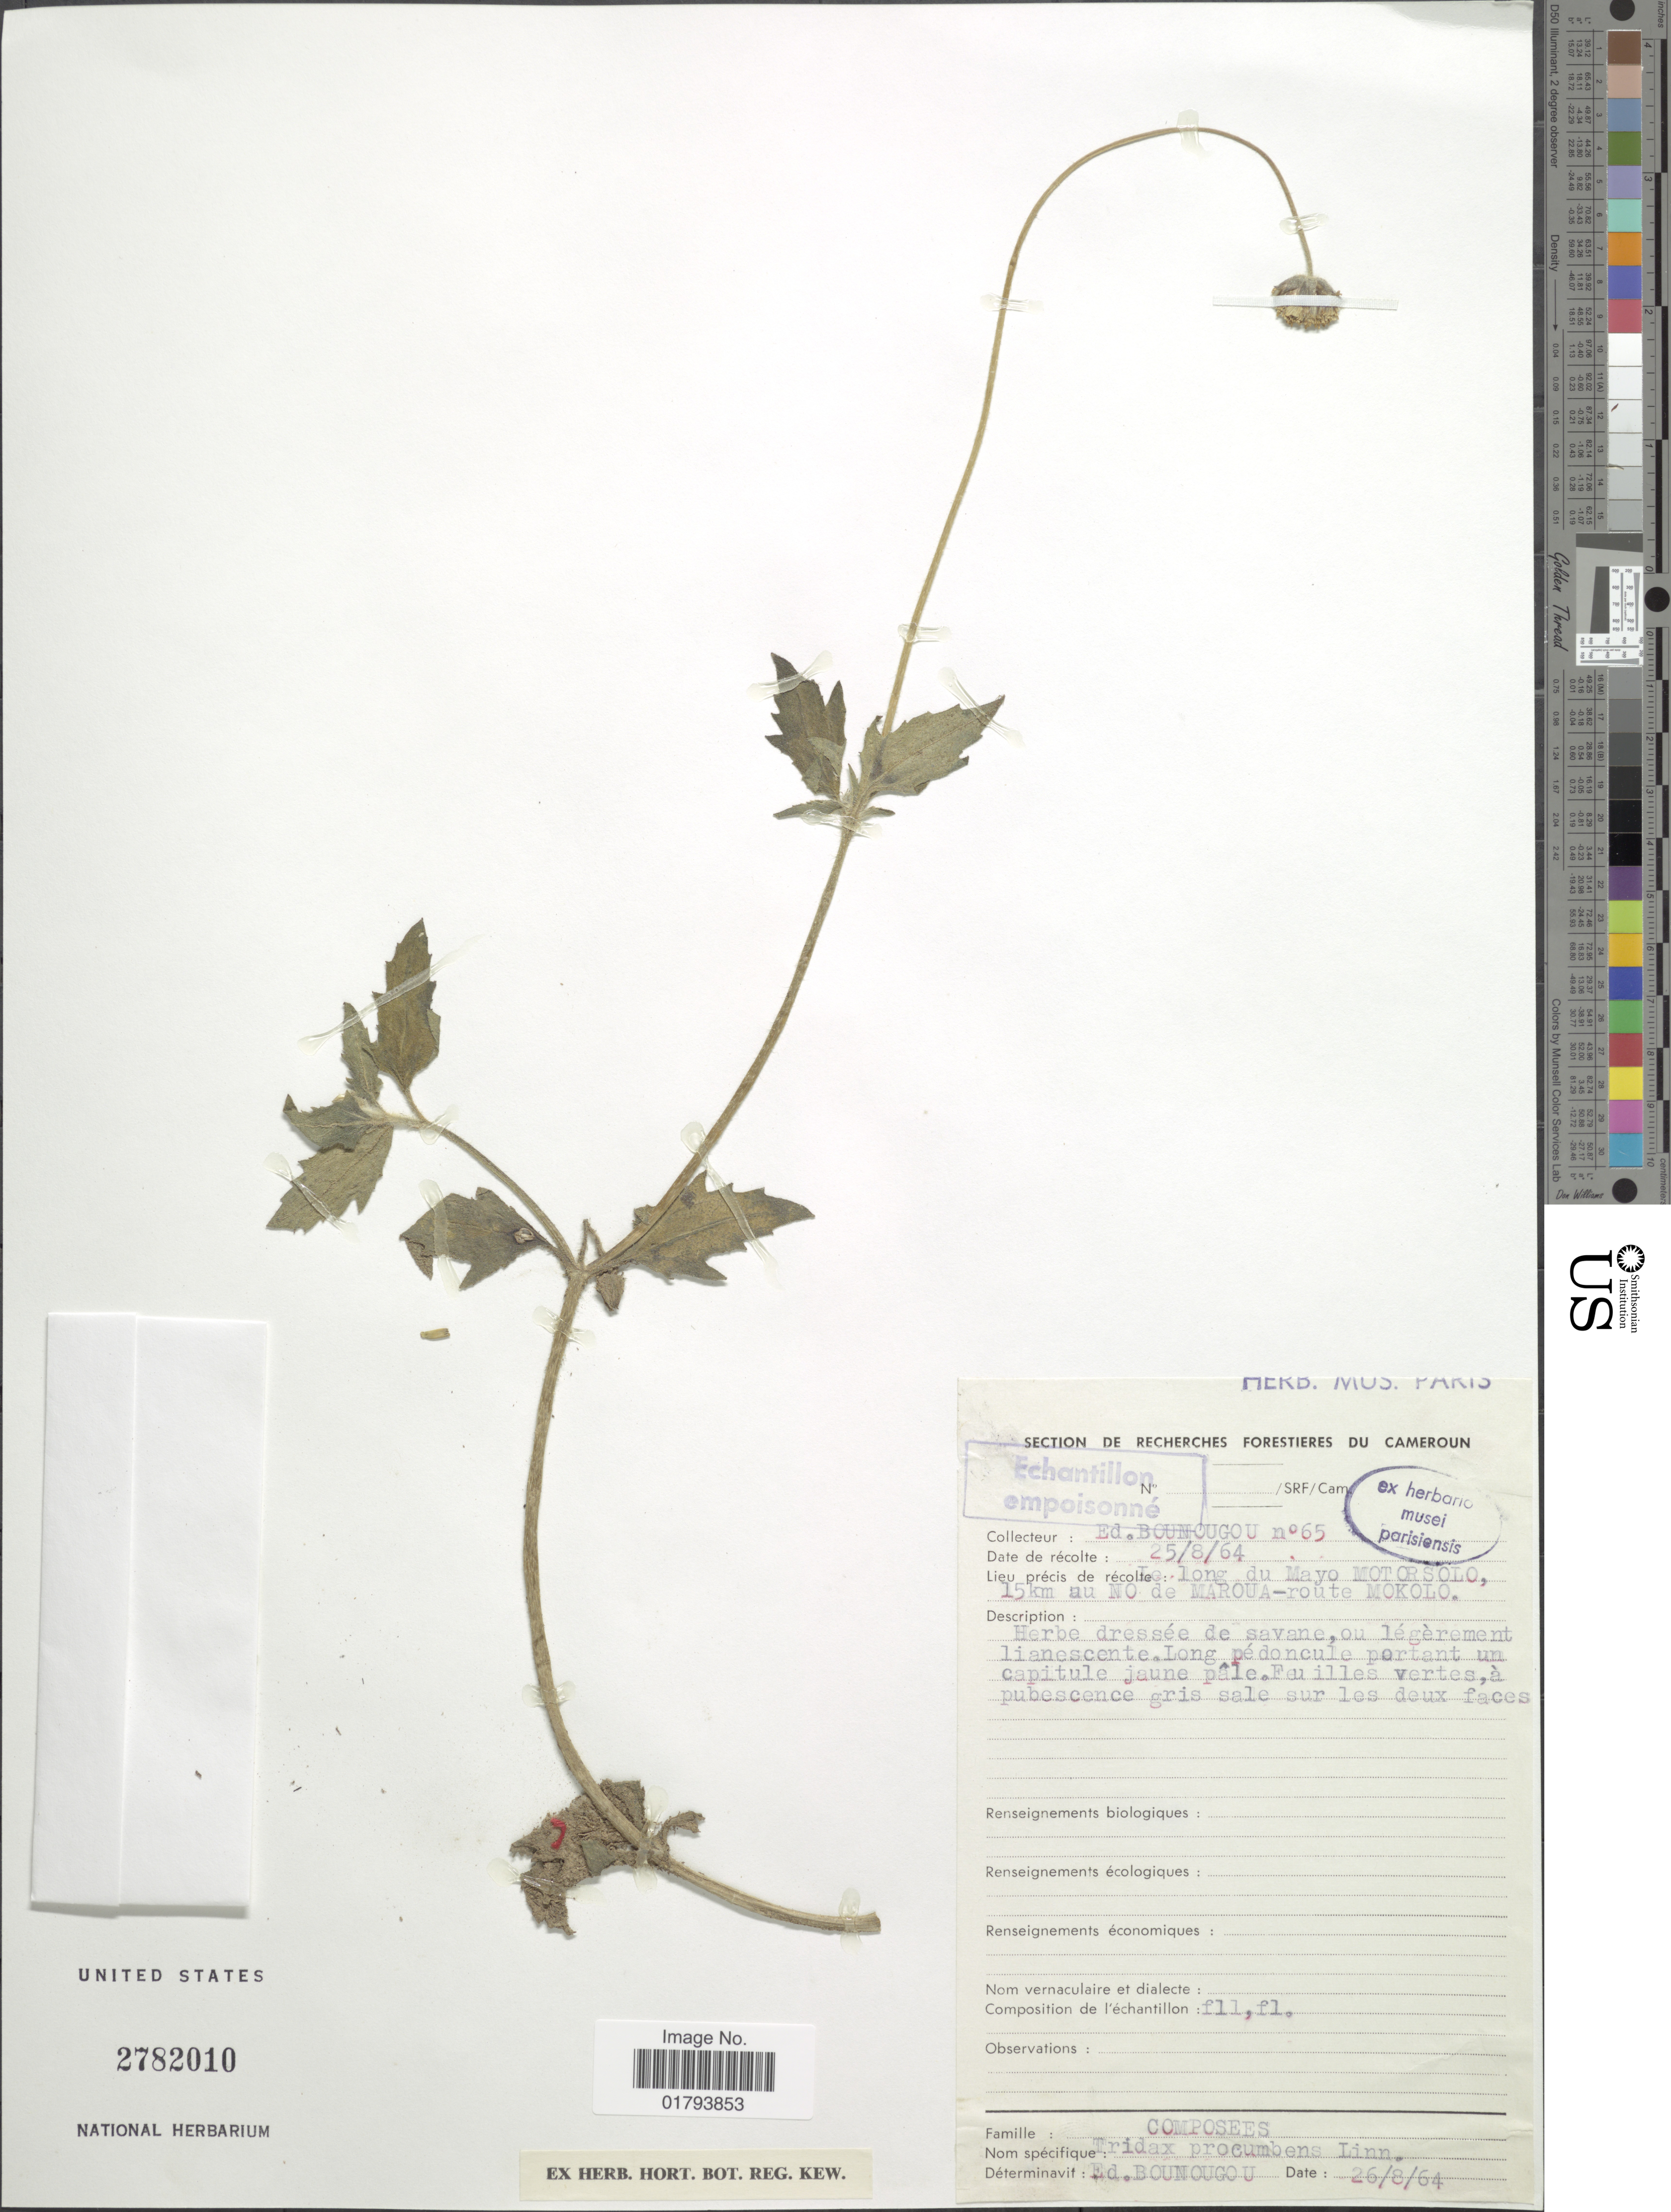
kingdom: Plantae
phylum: Tracheophyta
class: Magnoliopsida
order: Asterales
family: Asteraceae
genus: Tridax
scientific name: Tridax procumbens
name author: L.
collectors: E. Bounougou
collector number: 65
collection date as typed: Transcribed d/m/y: 25/8/64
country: Cameroon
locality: Le long du Mayo Motorsolo, 15 km au No de Maroua-route Mokolo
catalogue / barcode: US 2782010